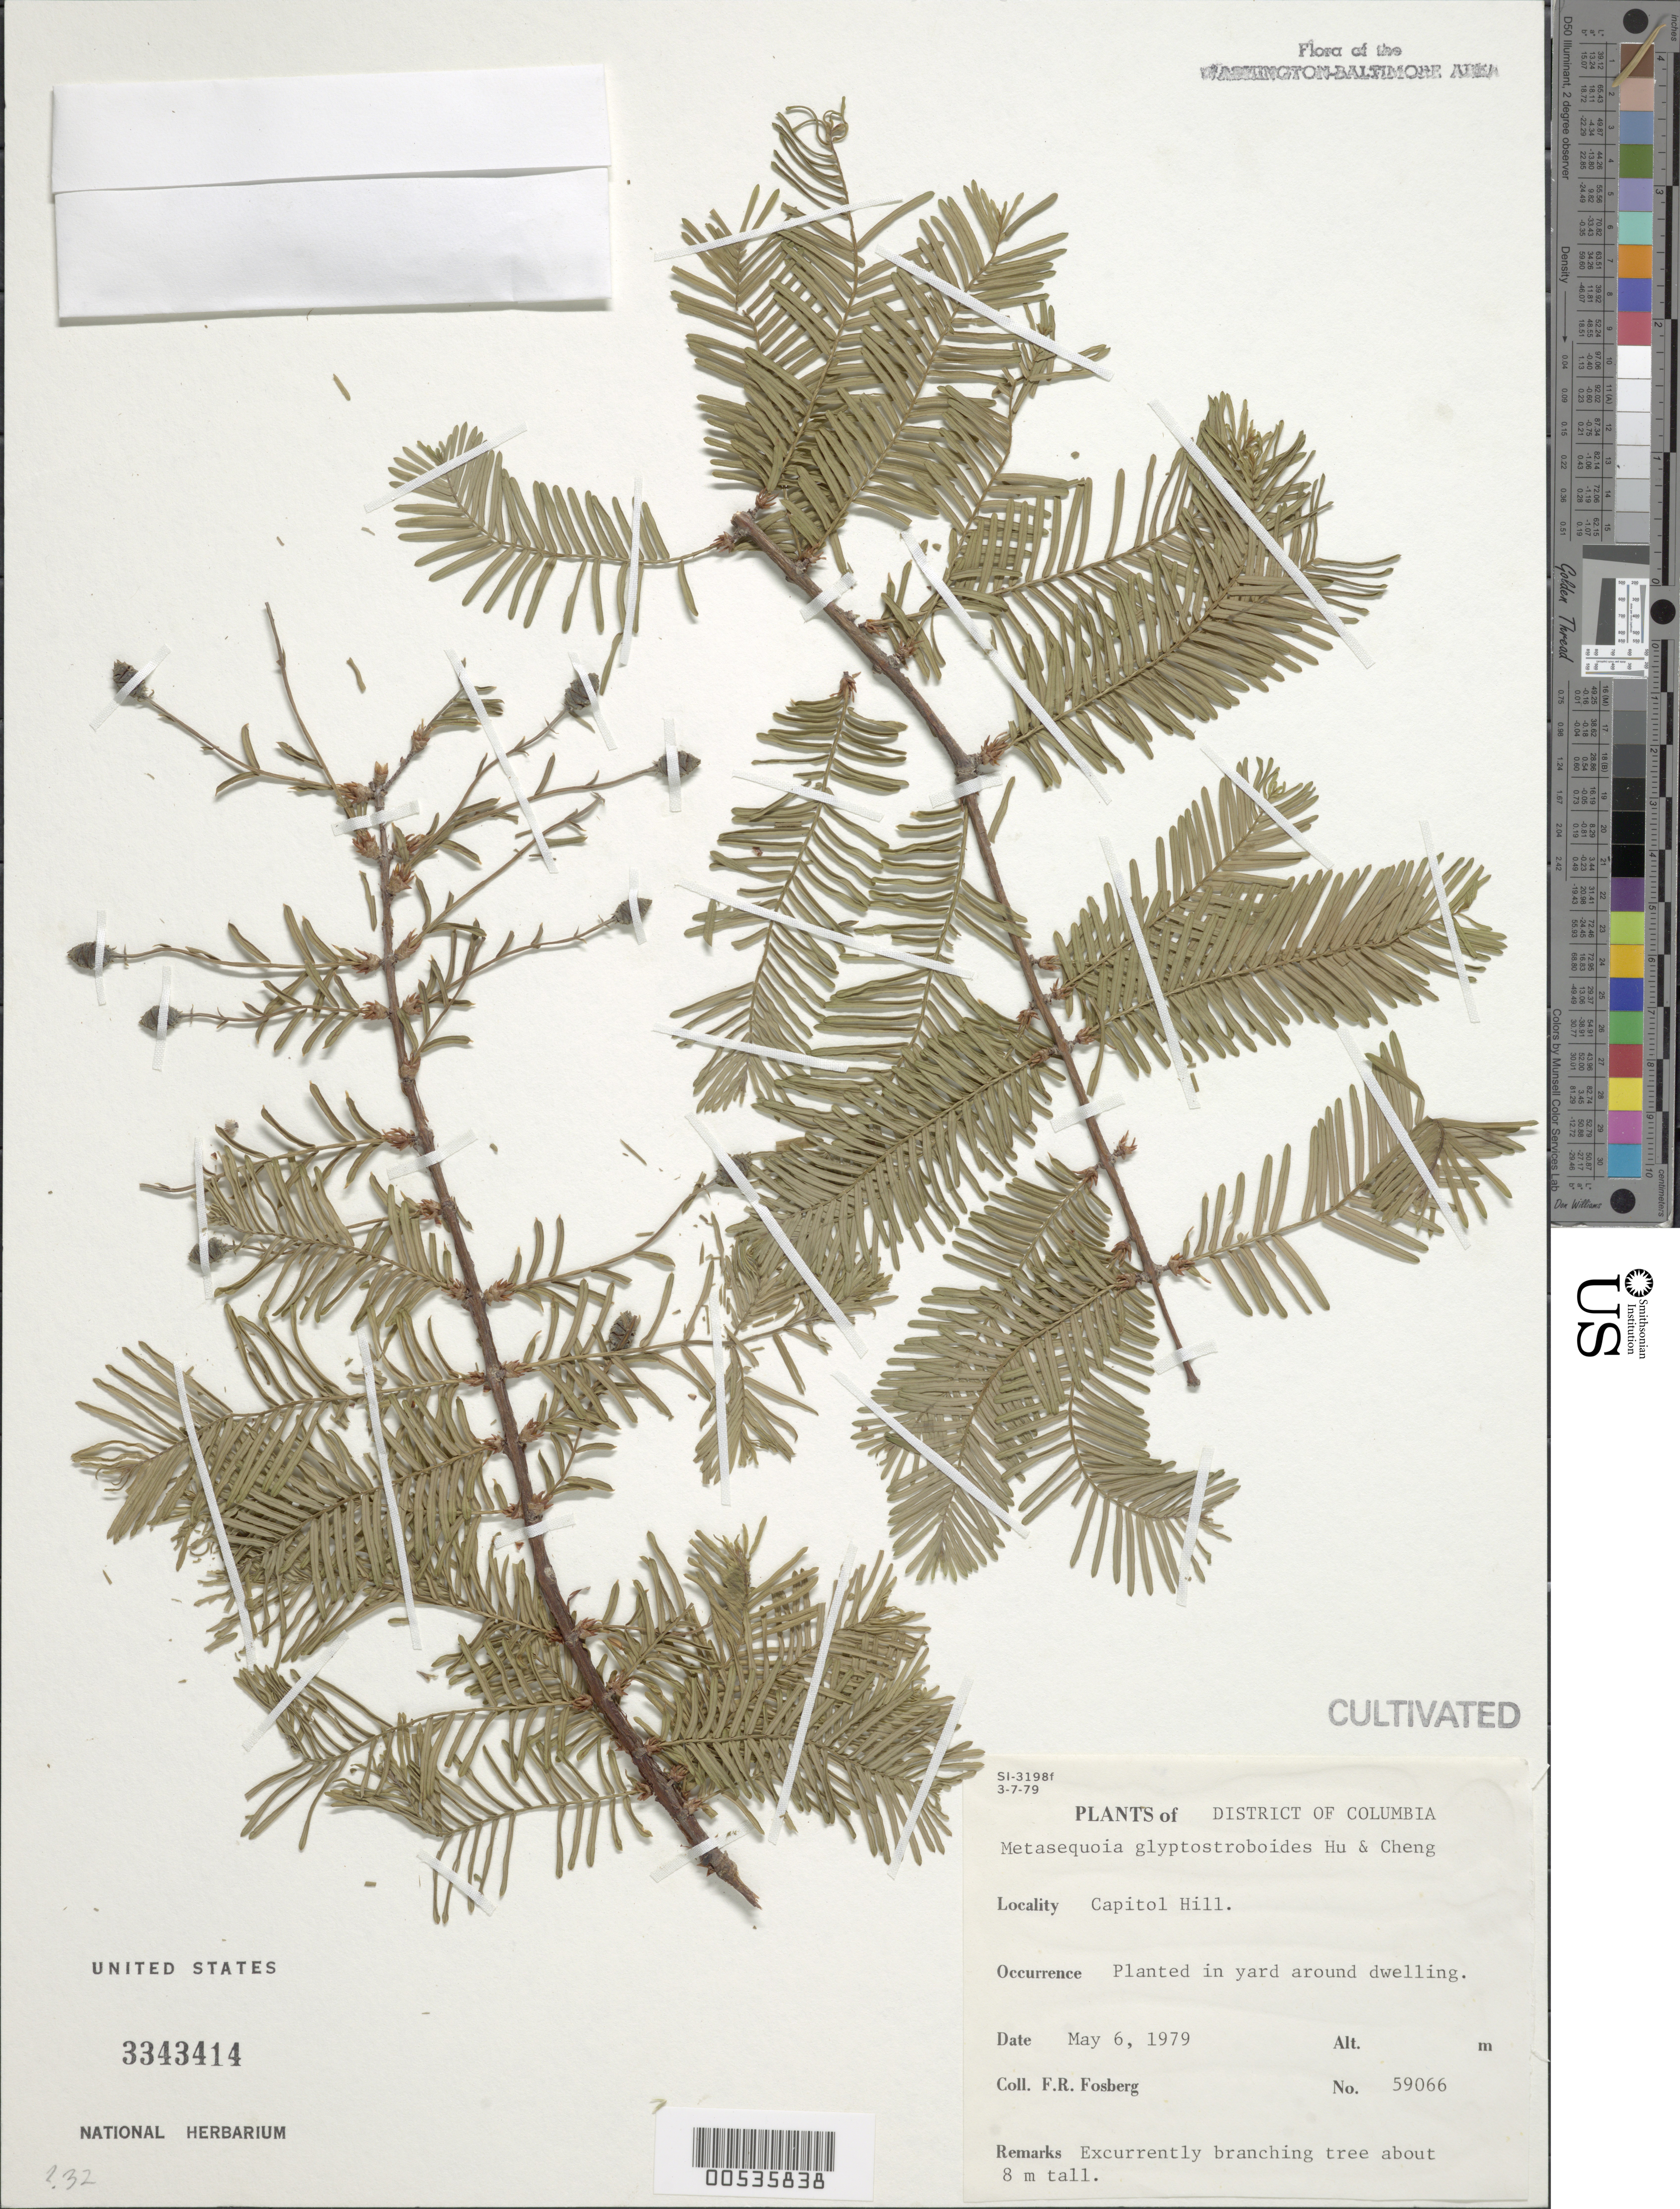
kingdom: Plantae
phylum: Tracheophyta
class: Pinopsida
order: Pinales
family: Cupressaceae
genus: Metasequoia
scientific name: Metasequoia glyptostroboides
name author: Hu & W.C. Cheng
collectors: F. R. Fosberg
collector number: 59066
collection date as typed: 06 May 1979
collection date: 1979-05-06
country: United States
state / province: District of Columbia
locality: Capitol Hill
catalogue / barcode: US 3343414